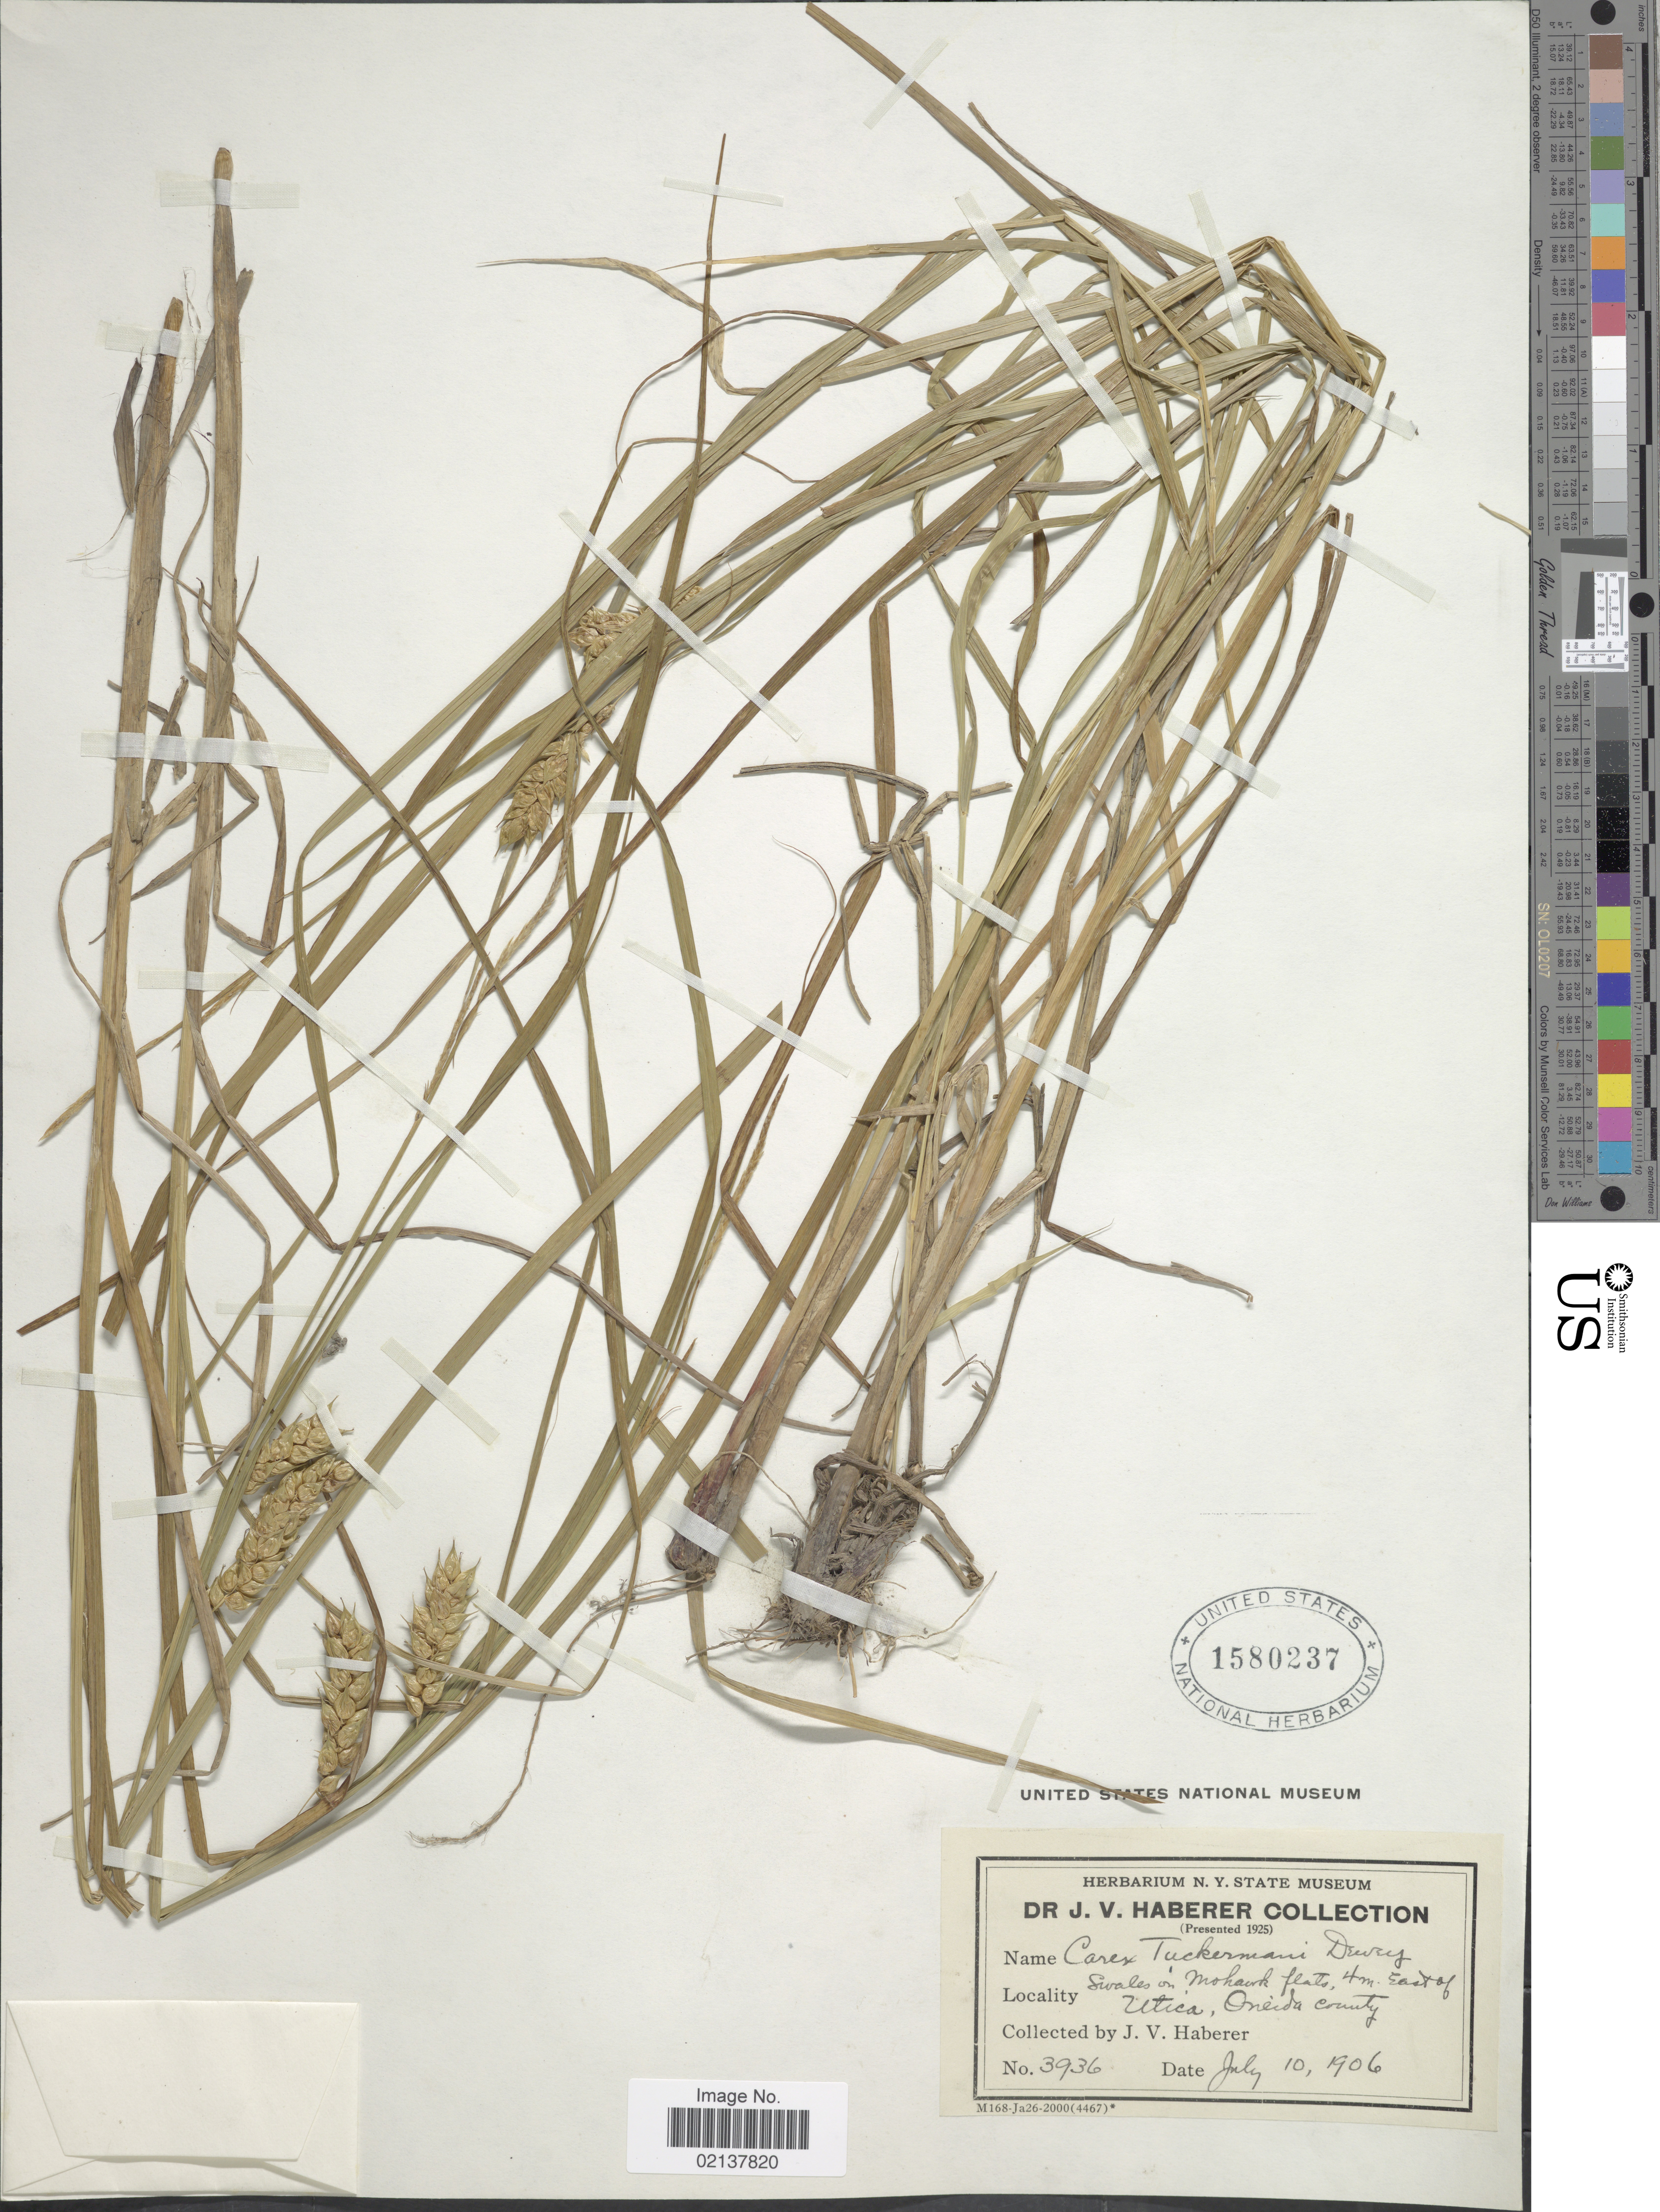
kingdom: Plantae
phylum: Tracheophyta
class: Liliopsida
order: Poales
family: Cyperaceae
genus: Carex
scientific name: Carex tuckermanii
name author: Boott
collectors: J. V. Haberer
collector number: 3936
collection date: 1906-07-10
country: United States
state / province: New York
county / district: Oneida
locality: Swales on Mohawk flats, 4m East of Utica, Oneida County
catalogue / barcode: US 1580237